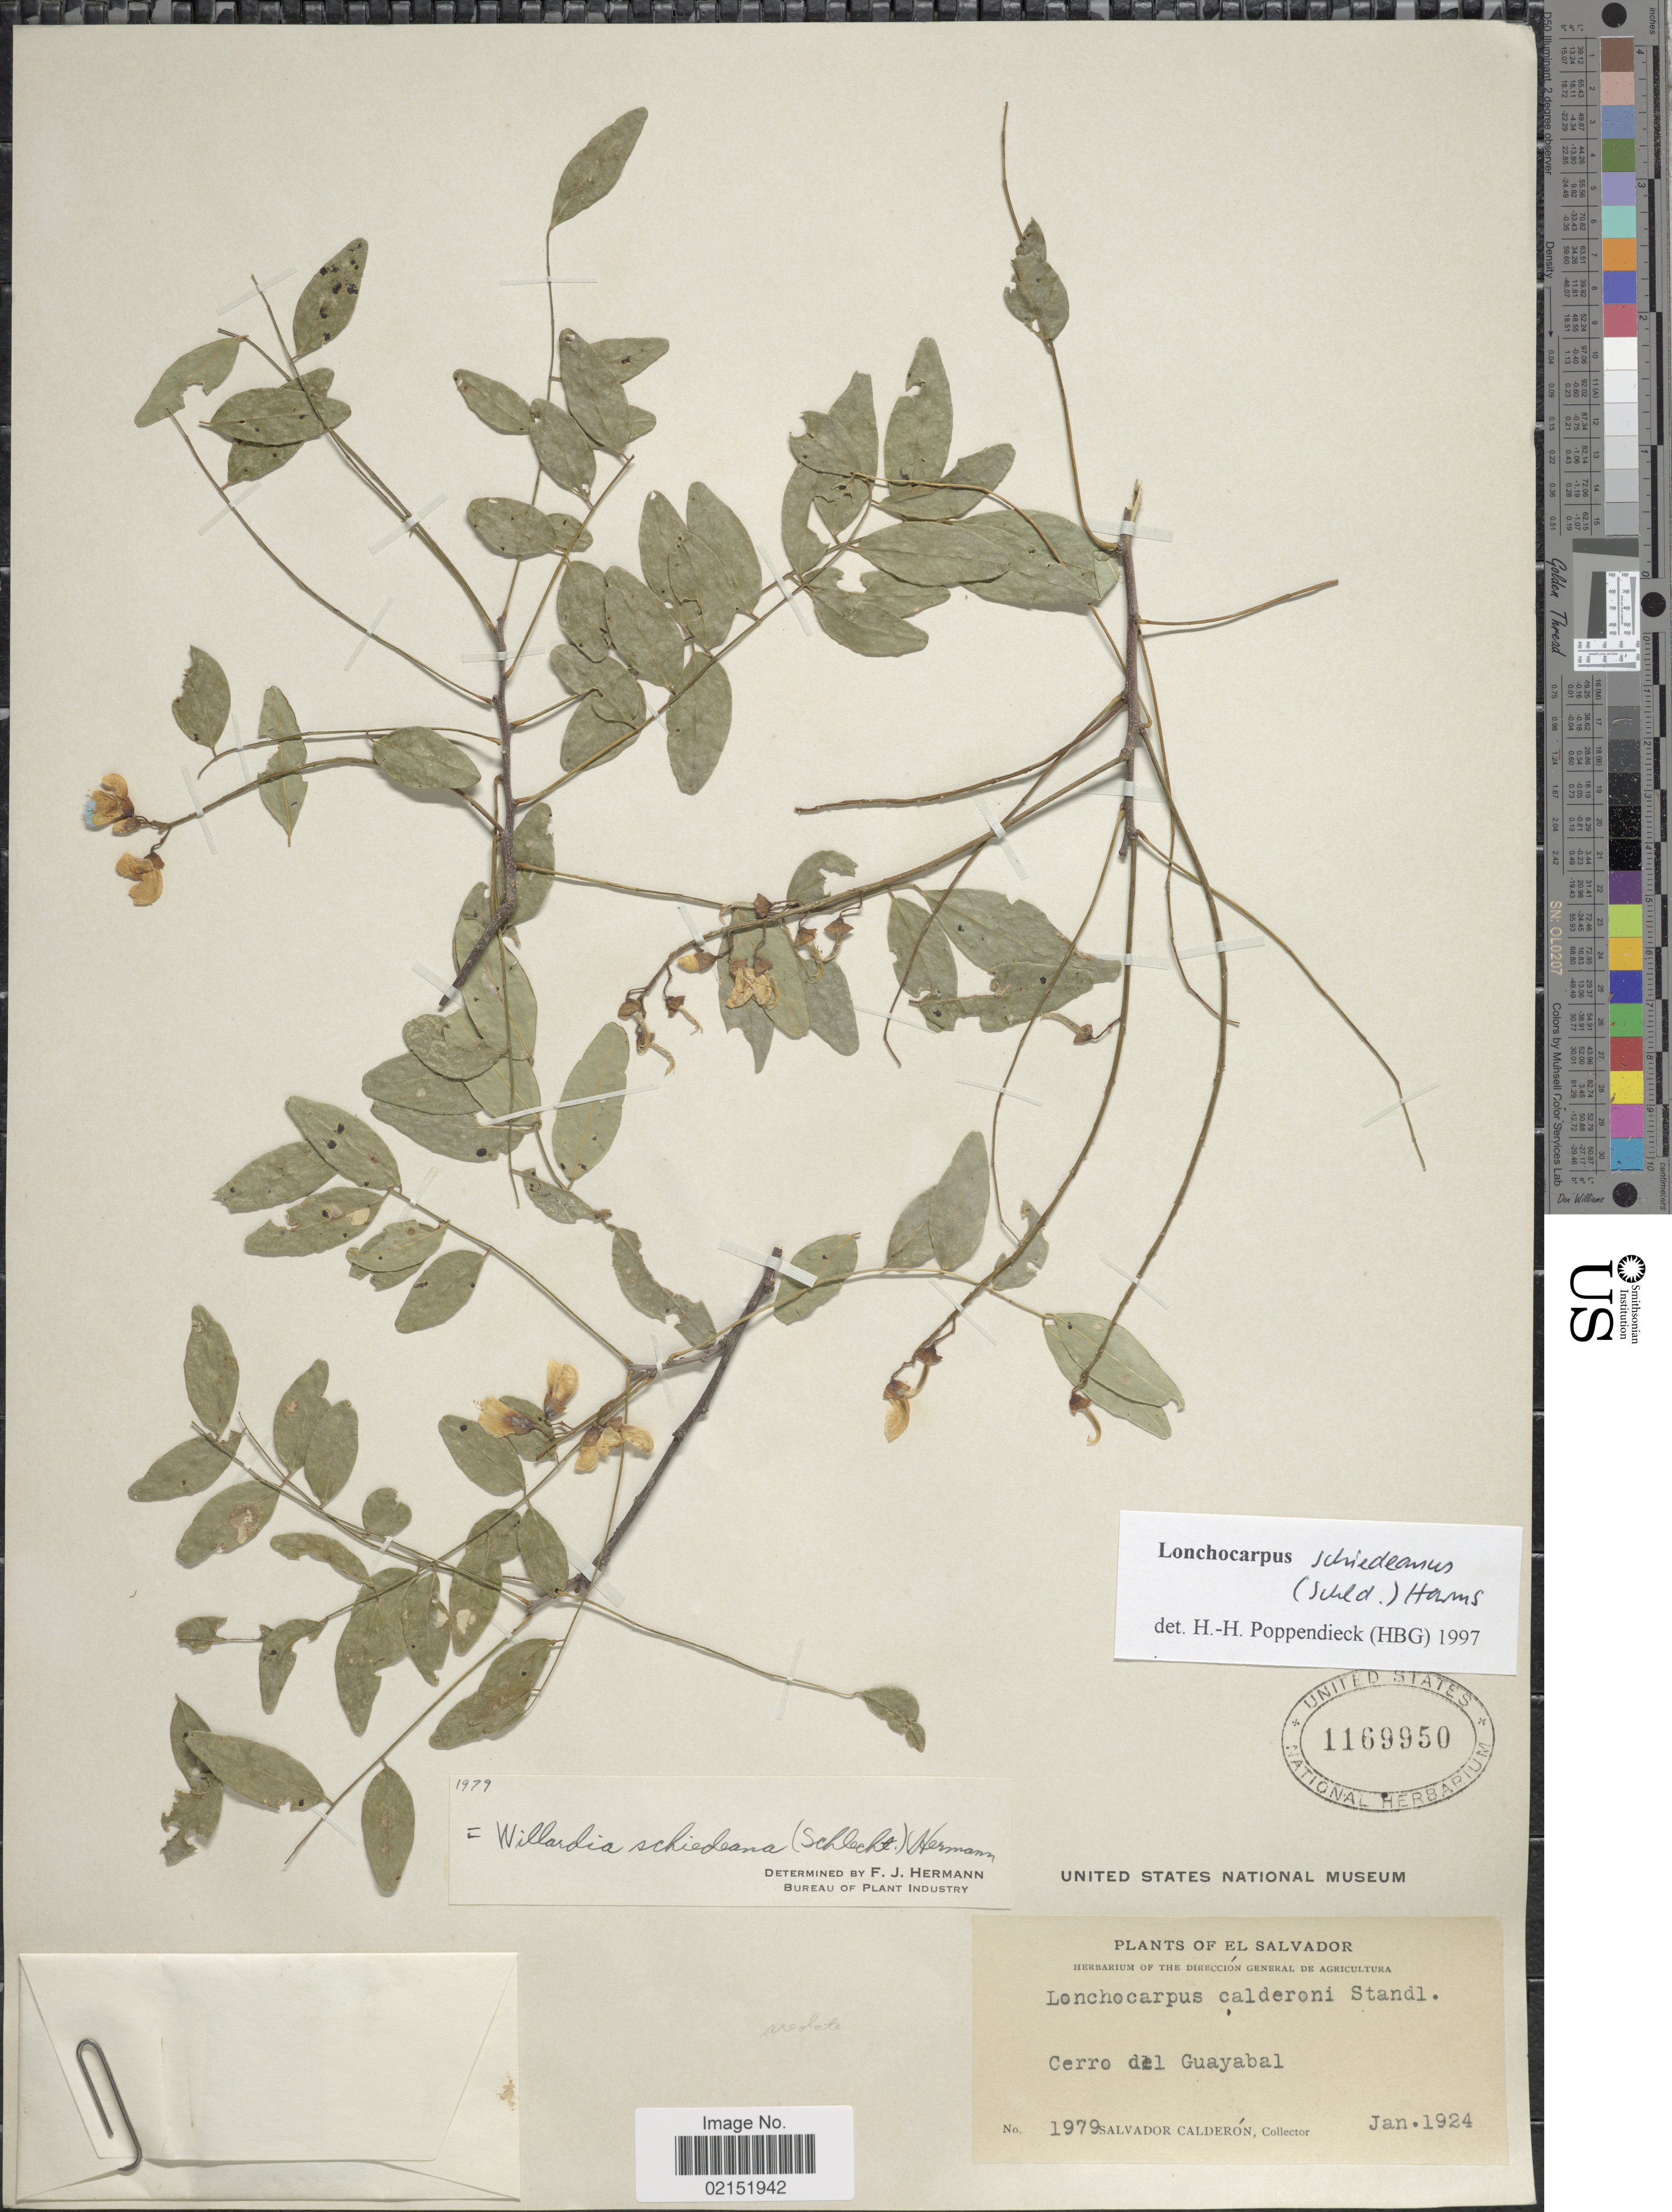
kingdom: Plantae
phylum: Tracheophyta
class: Magnoliopsida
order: Fabales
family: Fabaceae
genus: Lonchocarpus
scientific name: Lonchocarpus schiedeanus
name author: (Schltdl.) Harms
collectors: S. Calderón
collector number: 1979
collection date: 1924-01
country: El Salvador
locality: Cerro del Guayabal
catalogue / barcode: US 1169950